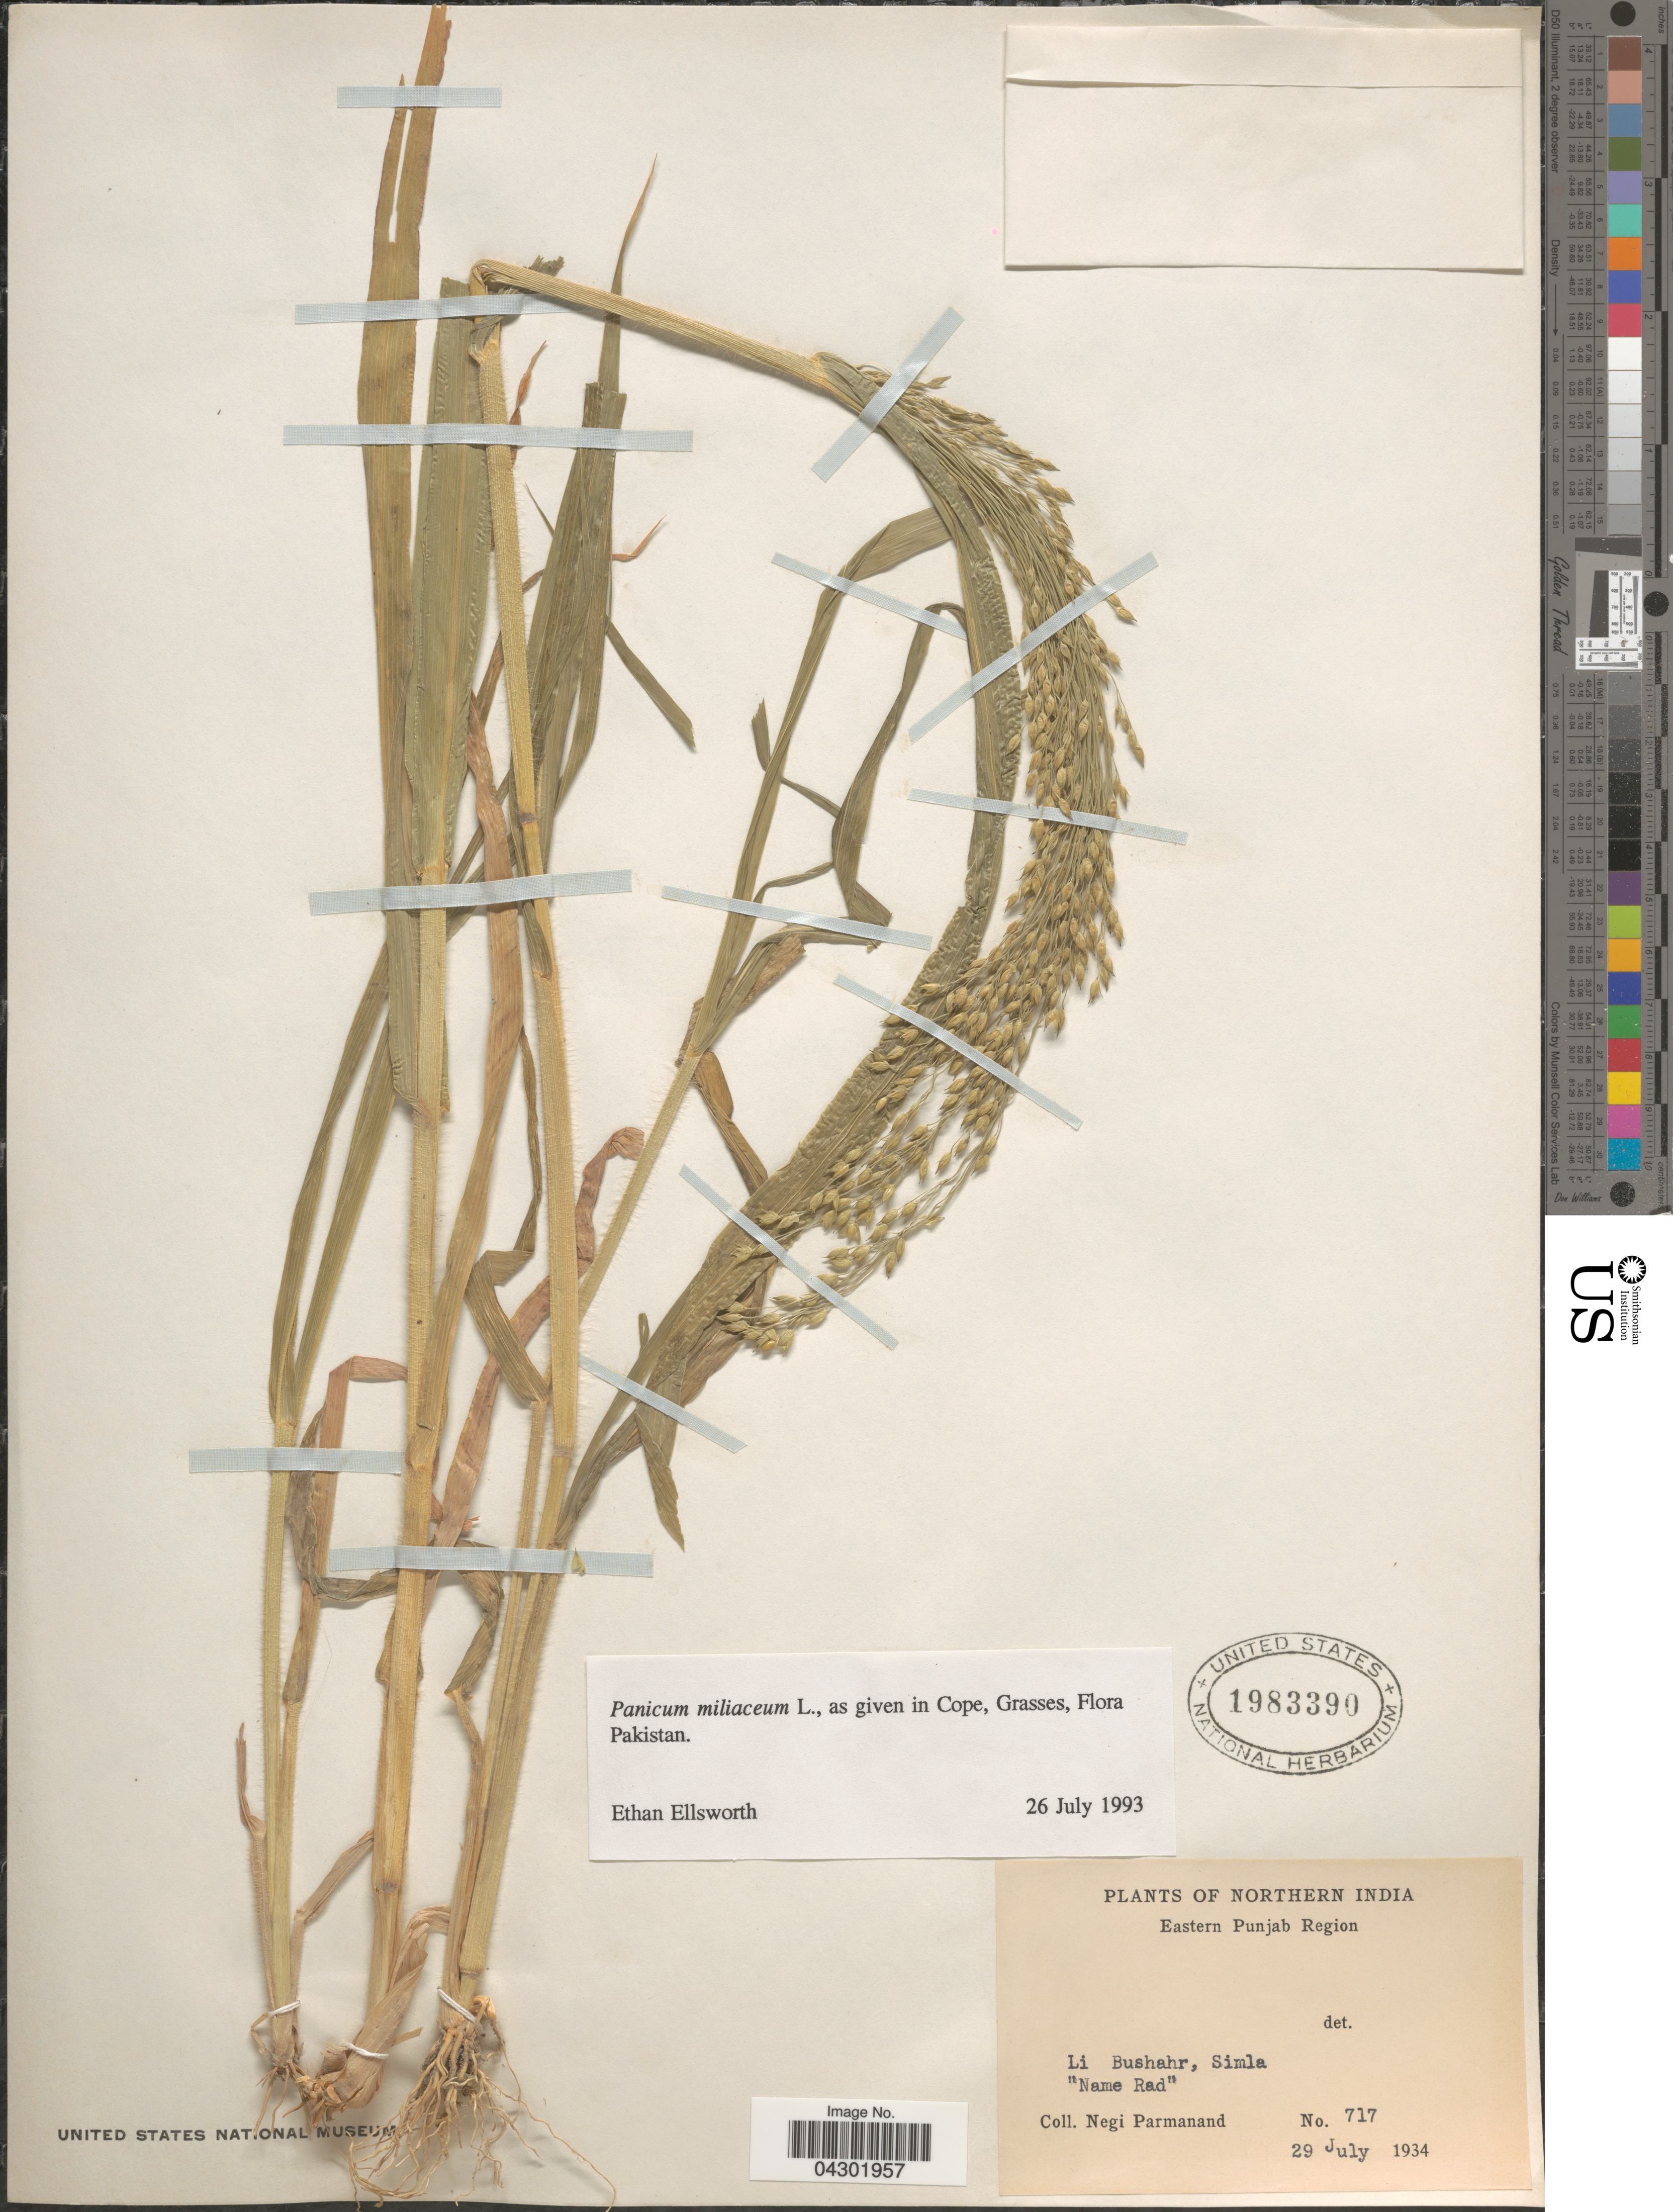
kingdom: Plantae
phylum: Tracheophyta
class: Liliopsida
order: Poales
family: Poaceae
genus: Panicum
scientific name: Panicum miliaceum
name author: L.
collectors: N. Parmanand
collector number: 717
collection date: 1934-07-29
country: India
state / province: Himachal Pradesh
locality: Northern India. Eastern Punjab Region. Li Bushahr, Simla "Name Rad".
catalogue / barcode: US 1983390